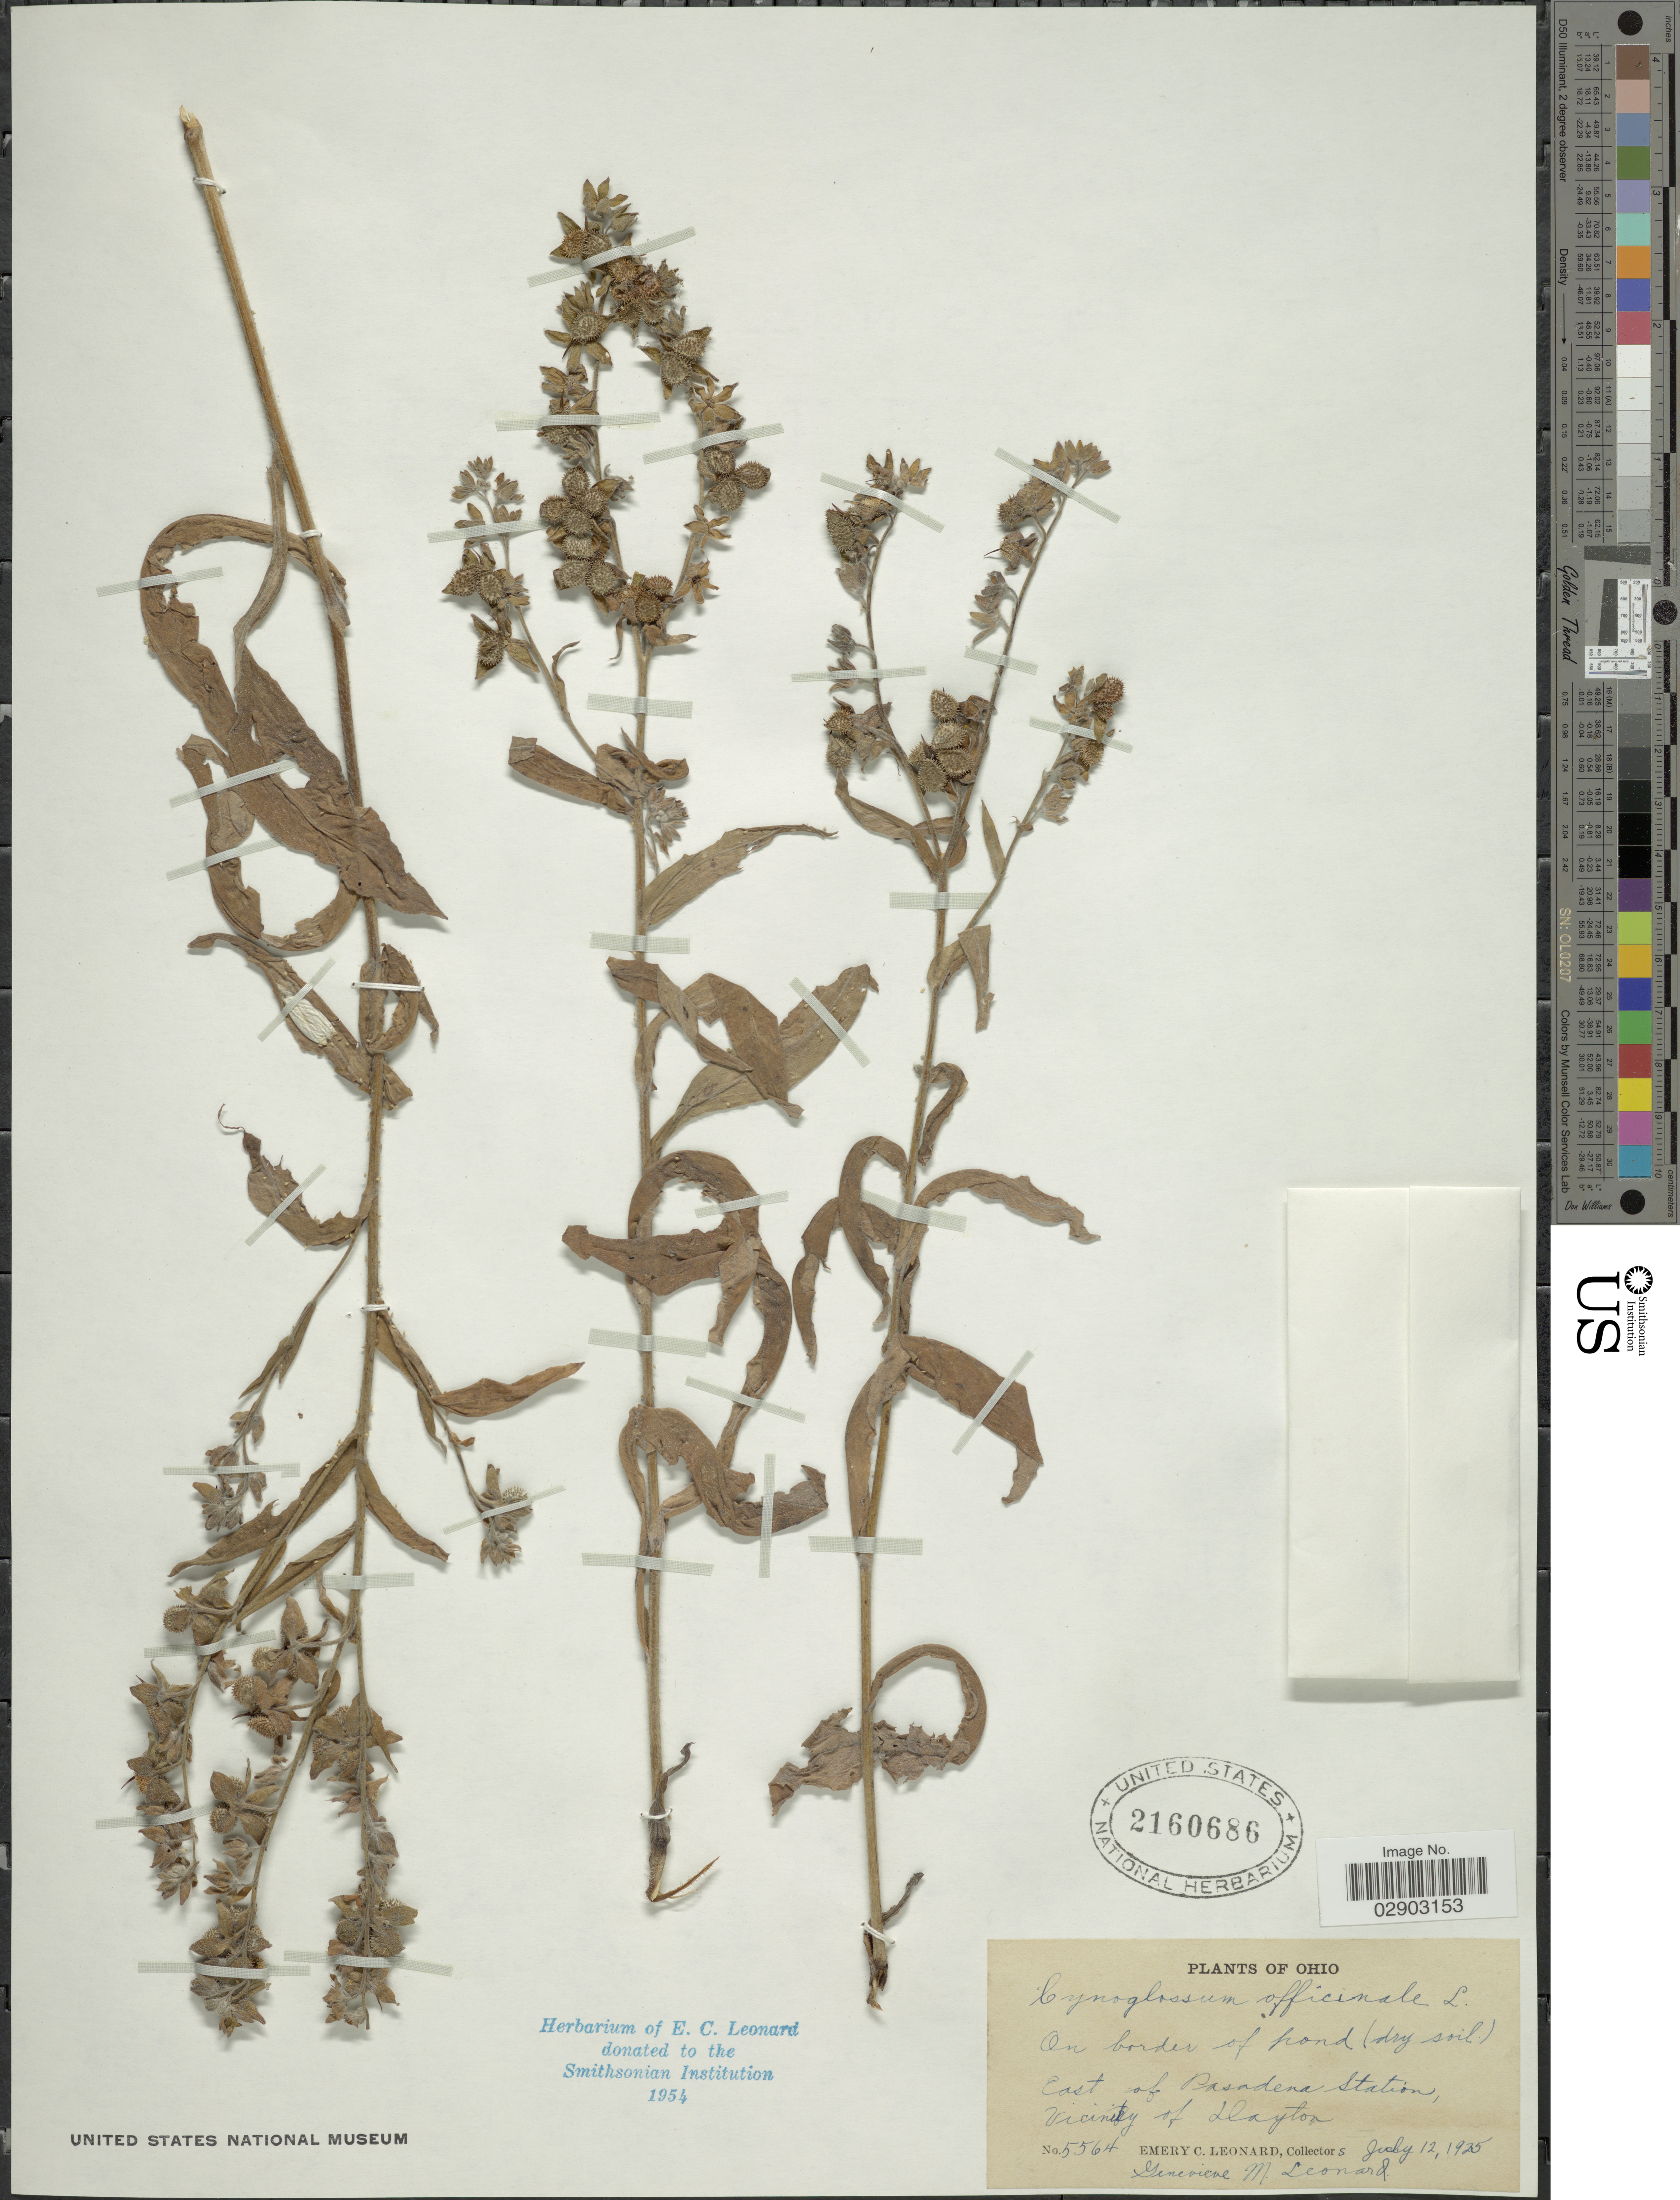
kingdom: Plantae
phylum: Tracheophyta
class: Magnoliopsida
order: Boraginales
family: Boraginaceae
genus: Cynoglossum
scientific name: Cynoglossum officinale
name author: L.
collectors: E. C. Leonard & G. M. Leonard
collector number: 5564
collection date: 1925-07-12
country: United States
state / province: Ohio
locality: East of Pasadena Station, Vicinity of Dayton.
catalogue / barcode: US 2160686